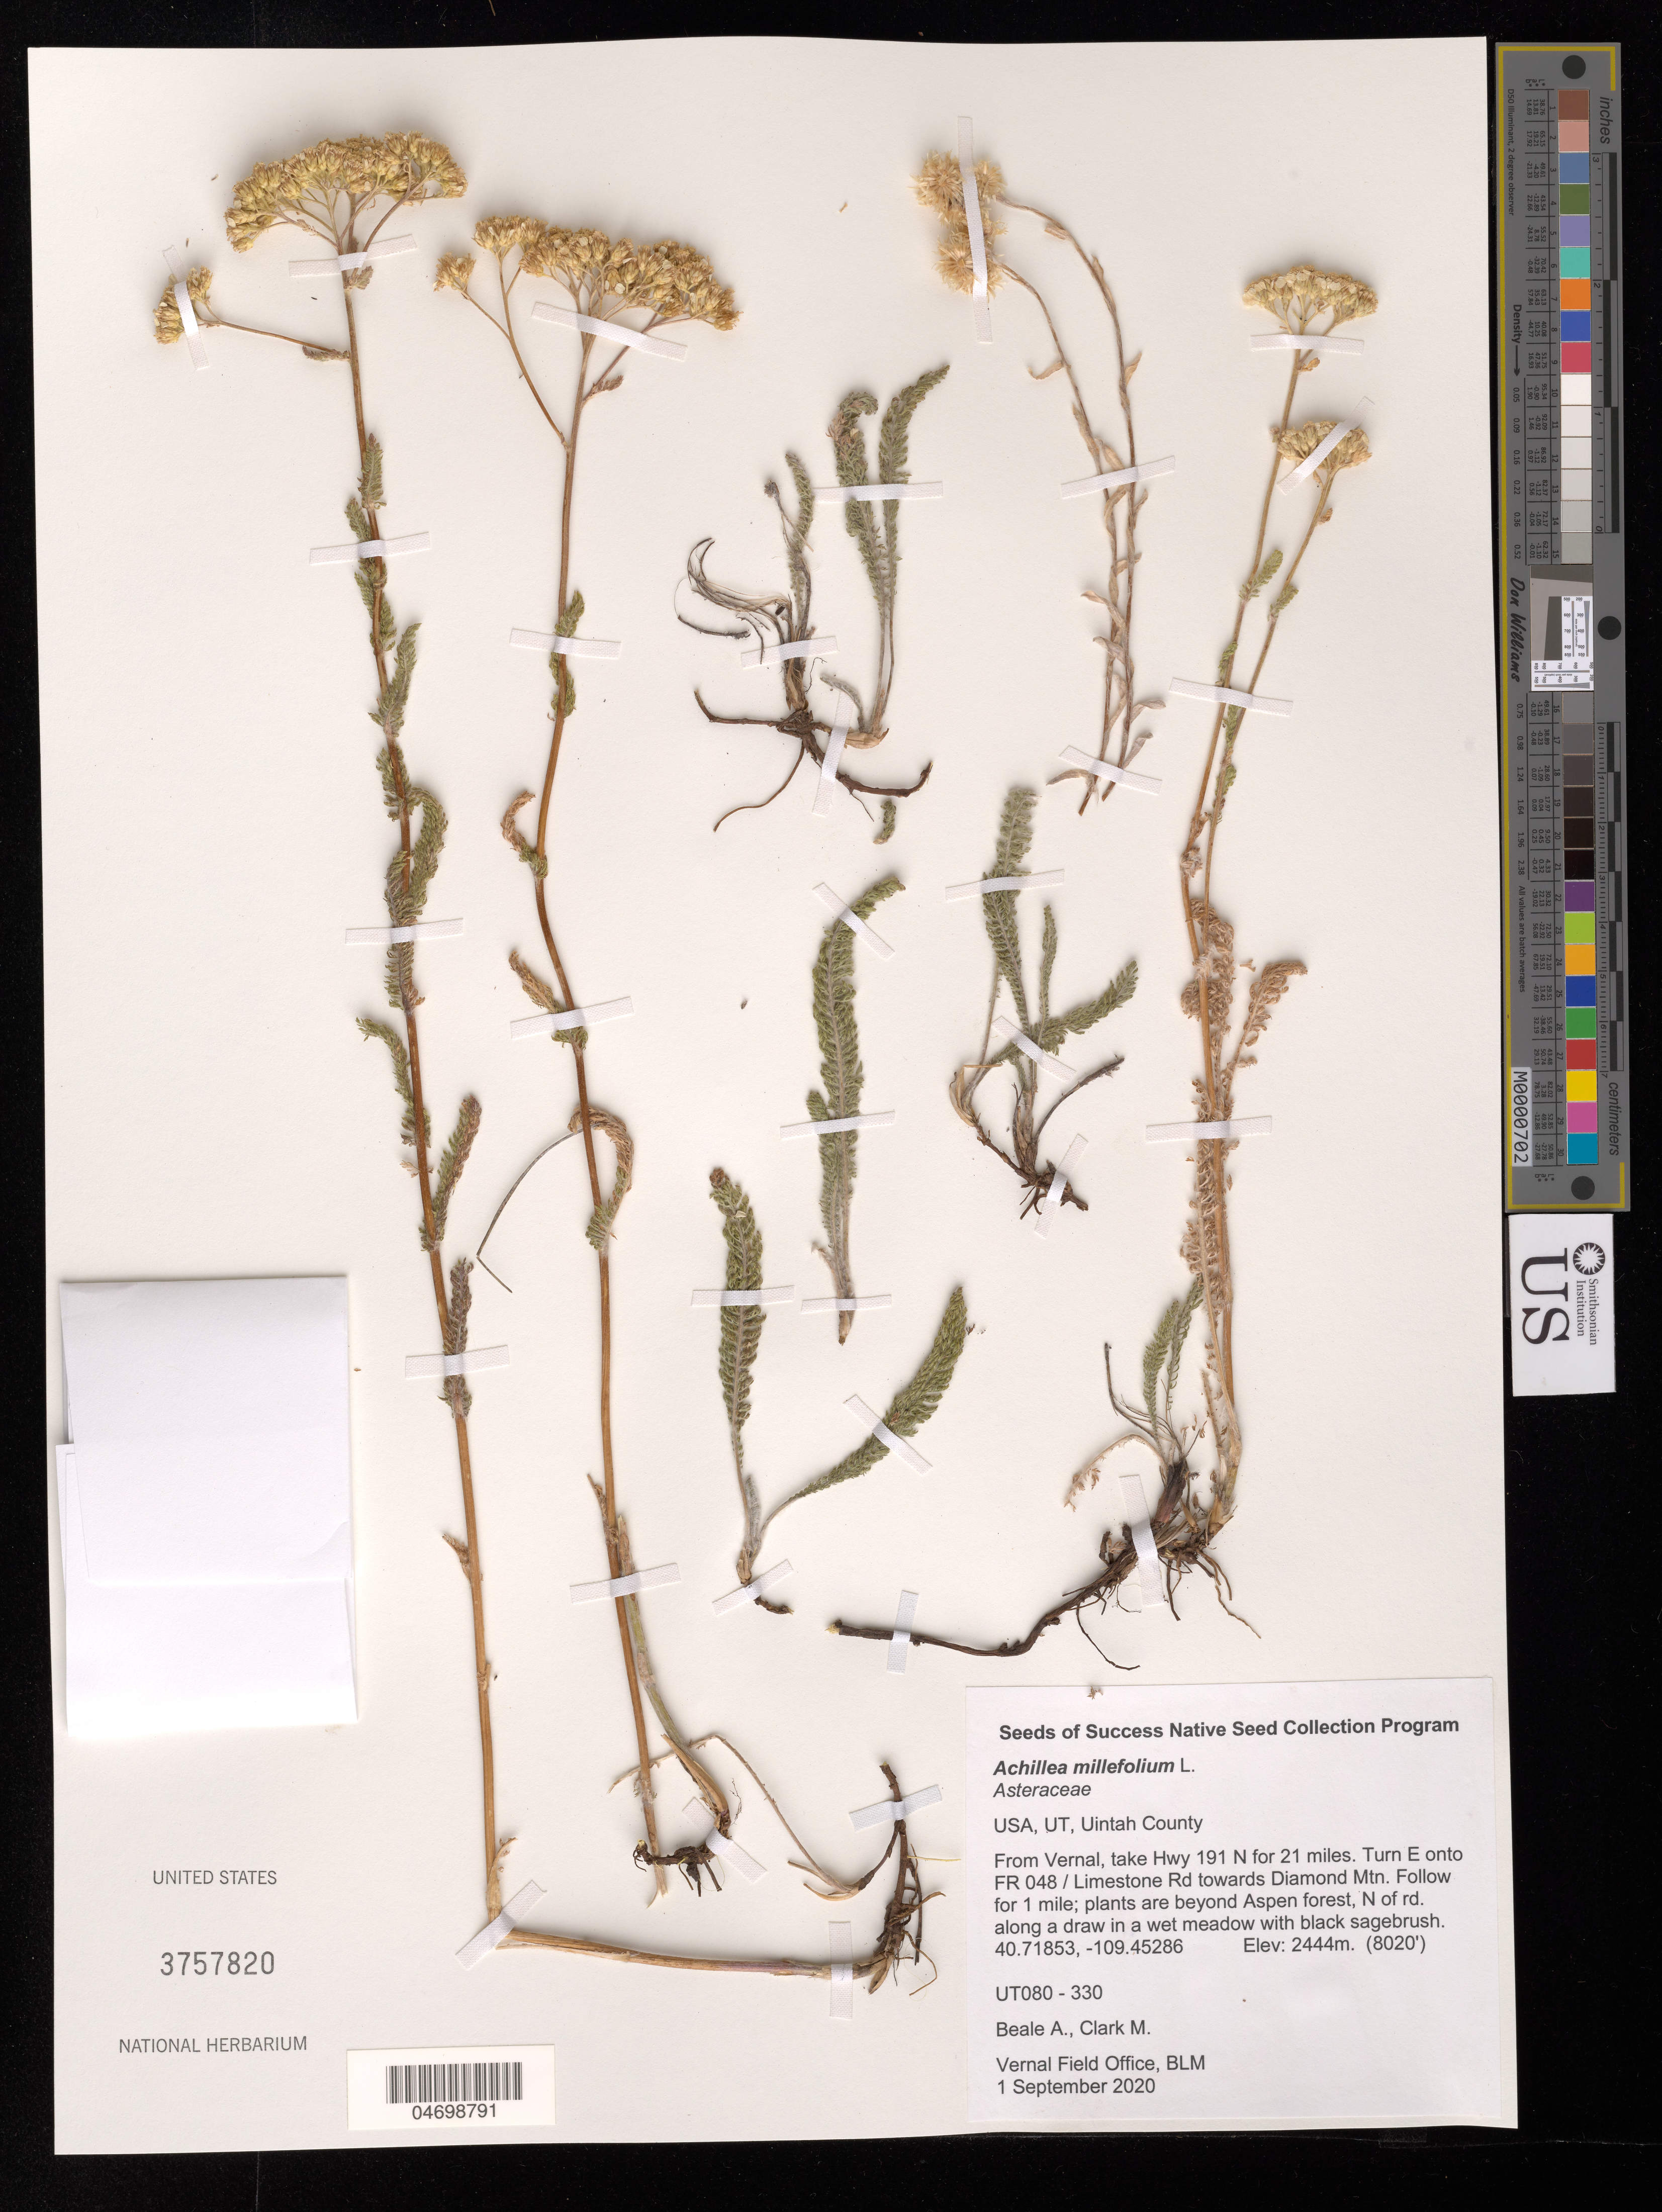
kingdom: Plantae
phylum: Tracheophyta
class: Magnoliopsida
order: Asterales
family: Asteraceae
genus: Achillea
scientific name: Achillea millefolium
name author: L.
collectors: A. Beale & M. Clark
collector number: UT080-330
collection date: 2020-09-01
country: United States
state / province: Utah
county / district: Uintah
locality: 1 mi. on Limestone Rd towards Diamond Mtn., N of rd, beyond Aspen Forest.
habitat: Wet meadow with black sagebrush.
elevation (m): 2444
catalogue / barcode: US 3757820